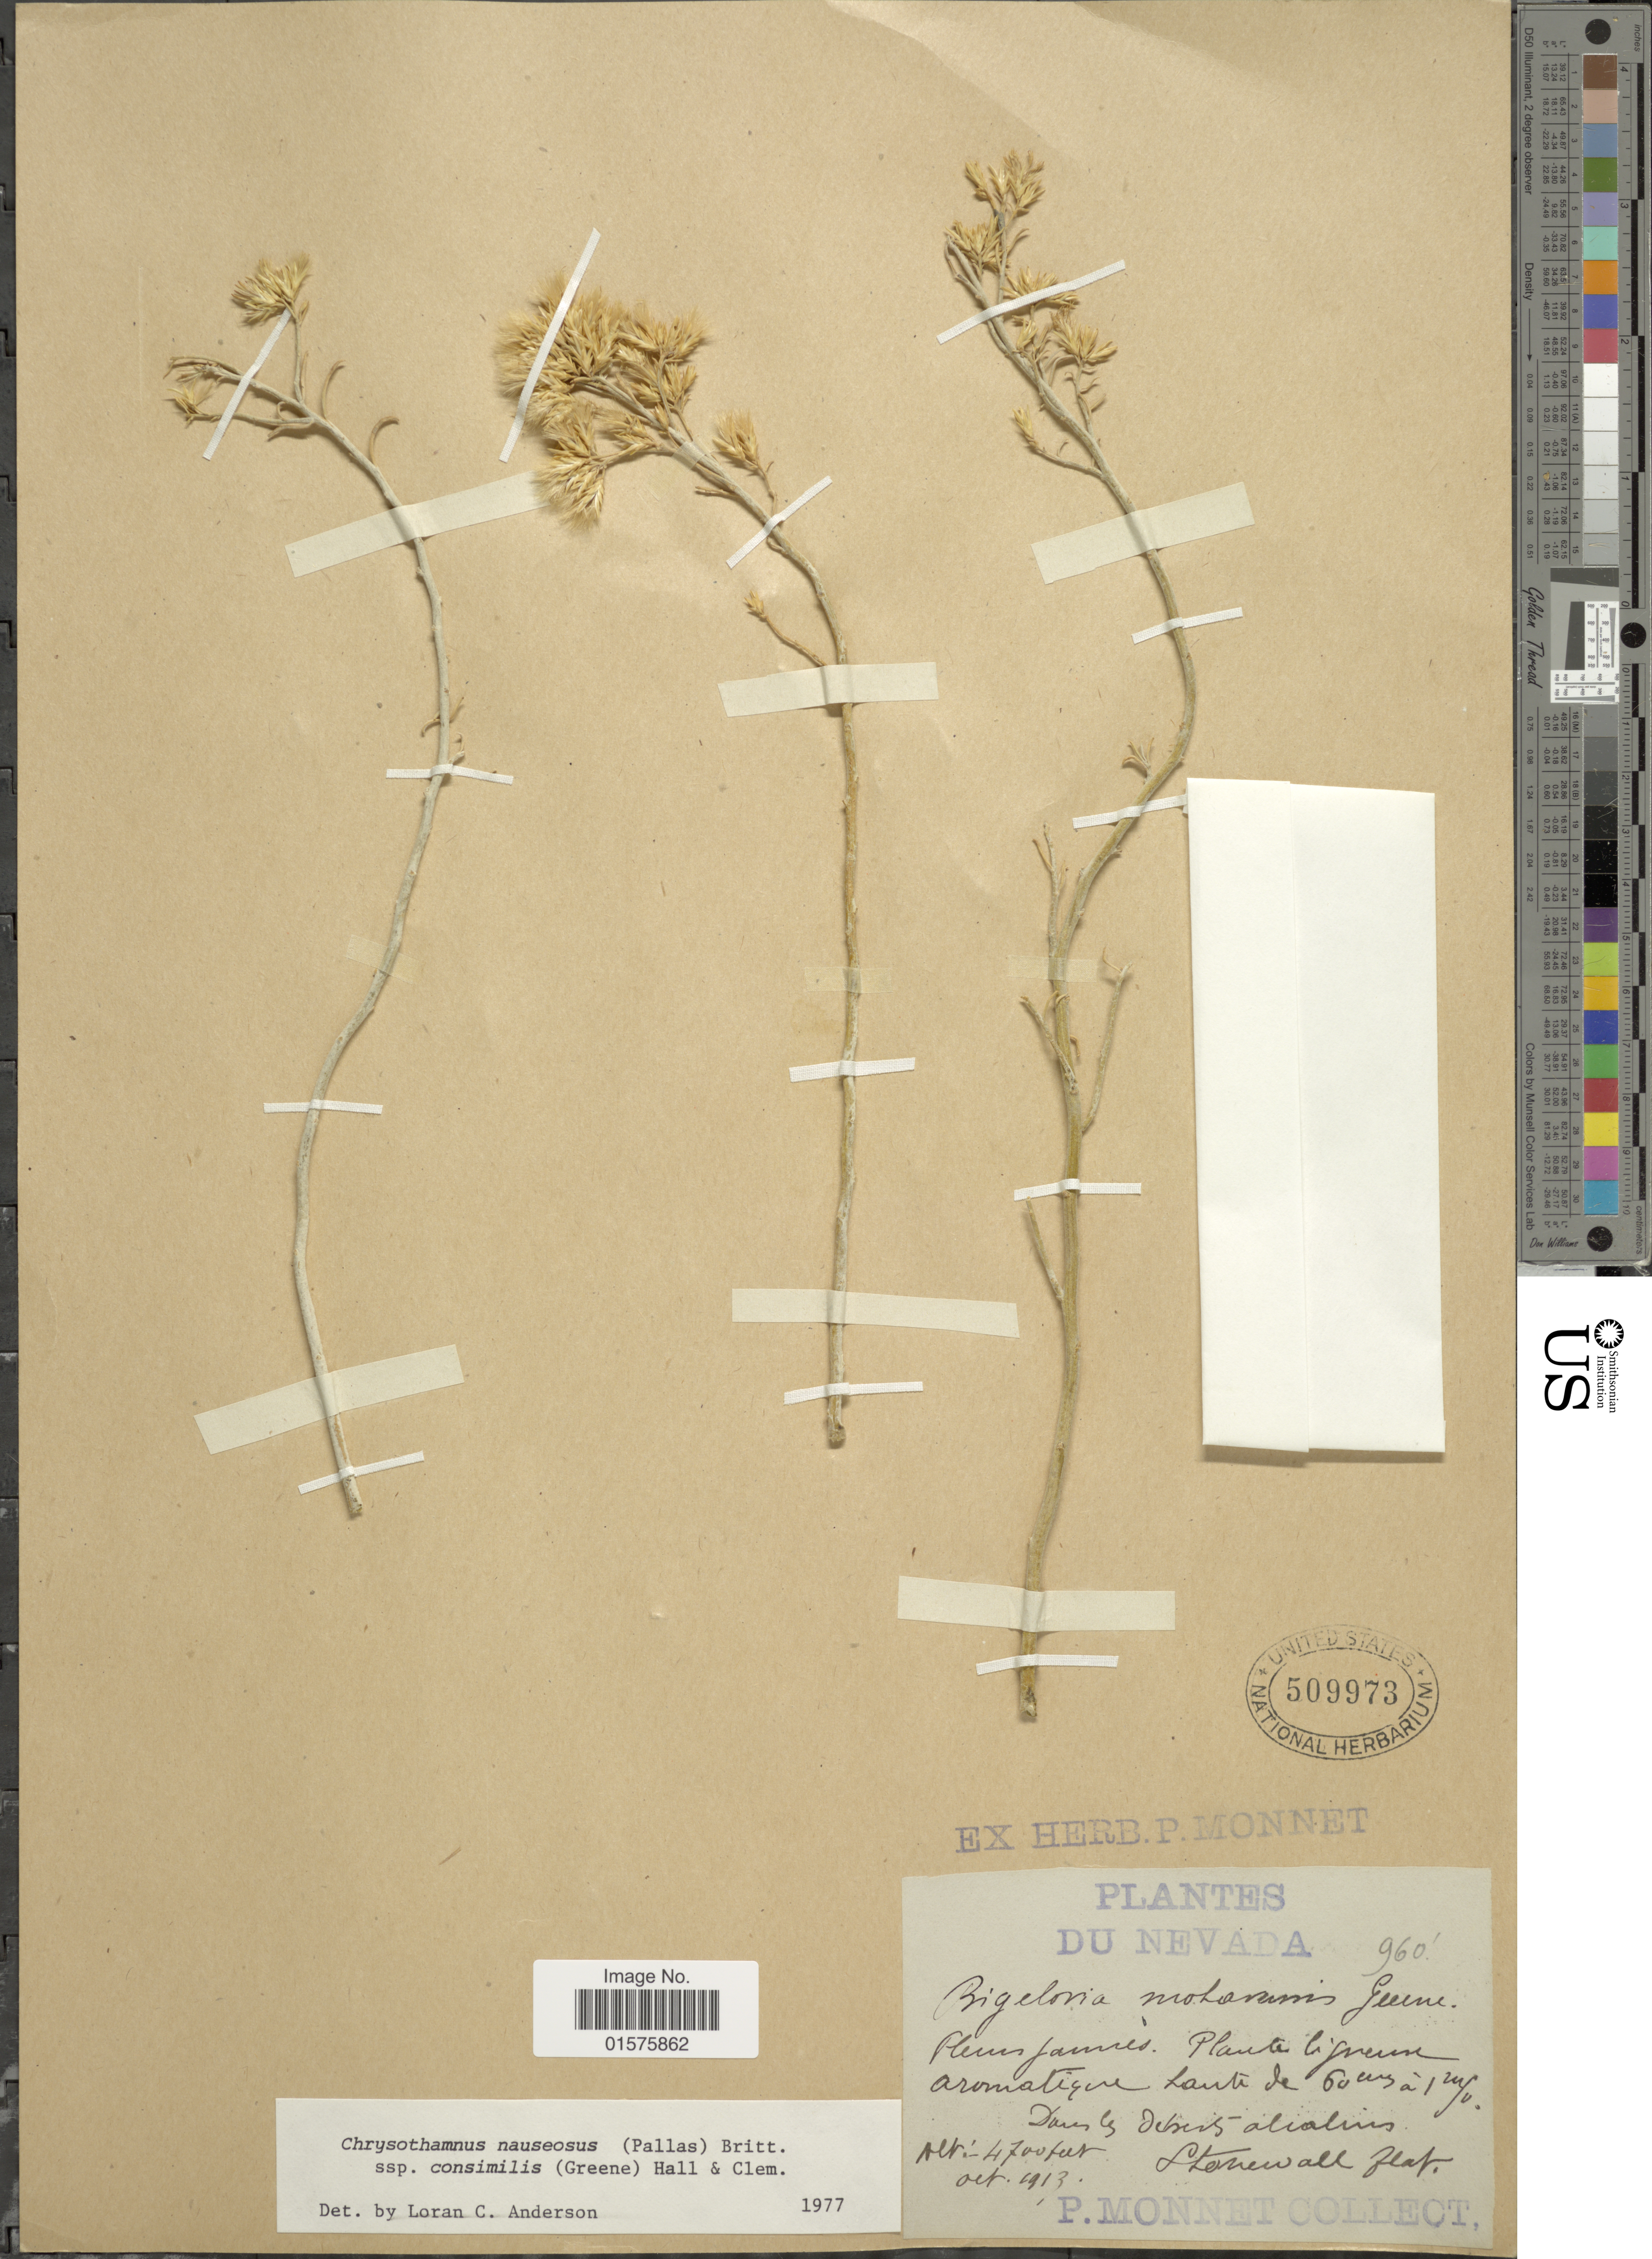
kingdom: Plantae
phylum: Tracheophyta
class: Magnoliopsida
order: Asterales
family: Asteraceae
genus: Ericameria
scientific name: Ericameria nauseosa var. oreophila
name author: (A. Nelson) G.L. Nesom & G.I. Baird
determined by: Urbatsch, Lowell E., Curator (LSU), Louisiana State University (UNITED STATES)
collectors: P. Monnet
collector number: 960'?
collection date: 1913-10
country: United States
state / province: Nevada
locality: Dans le Deserts alialuis Stonewall flat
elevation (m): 1433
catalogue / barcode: US 509973